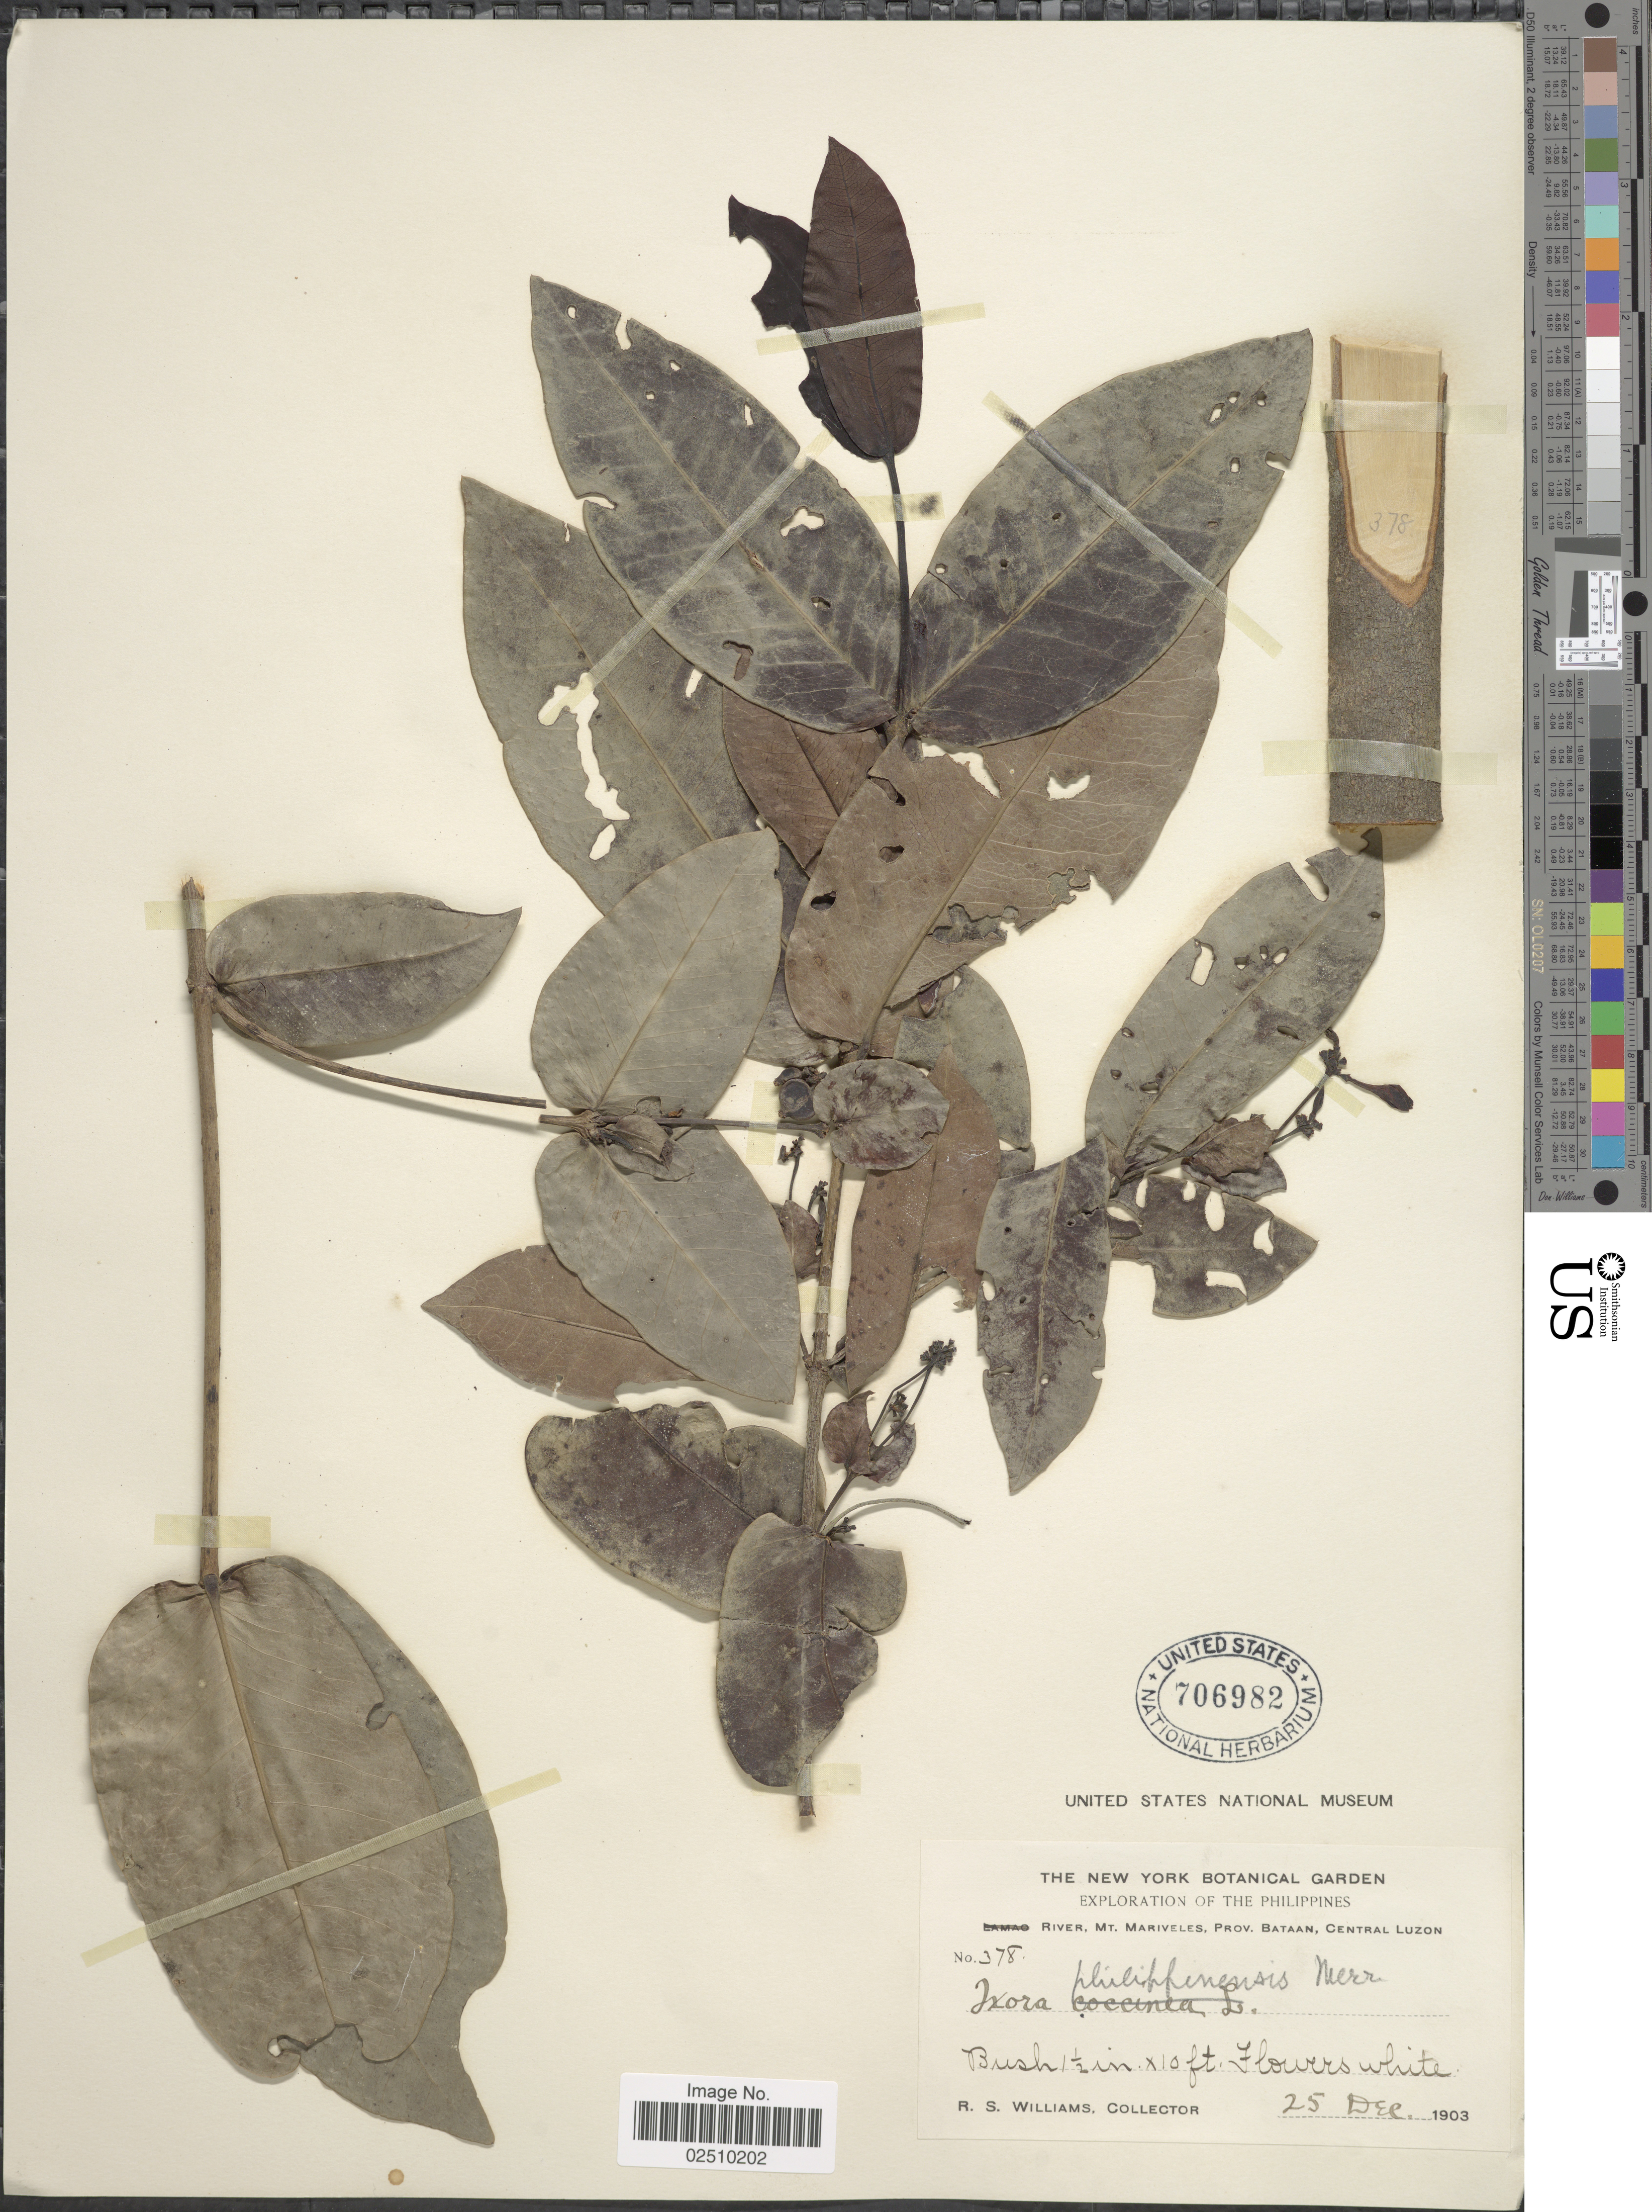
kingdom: Plantae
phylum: Tracheophyta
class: Magnoliopsida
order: Gentianales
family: Rubiaceae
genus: Ixora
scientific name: Ixora philippinensis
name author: Merr.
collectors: R. S. Williams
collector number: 378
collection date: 1903-12-25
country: Philippines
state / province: Central Luzon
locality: River, Mt. Mariveles, Prov. Bataan, Central Luzon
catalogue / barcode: US 706982